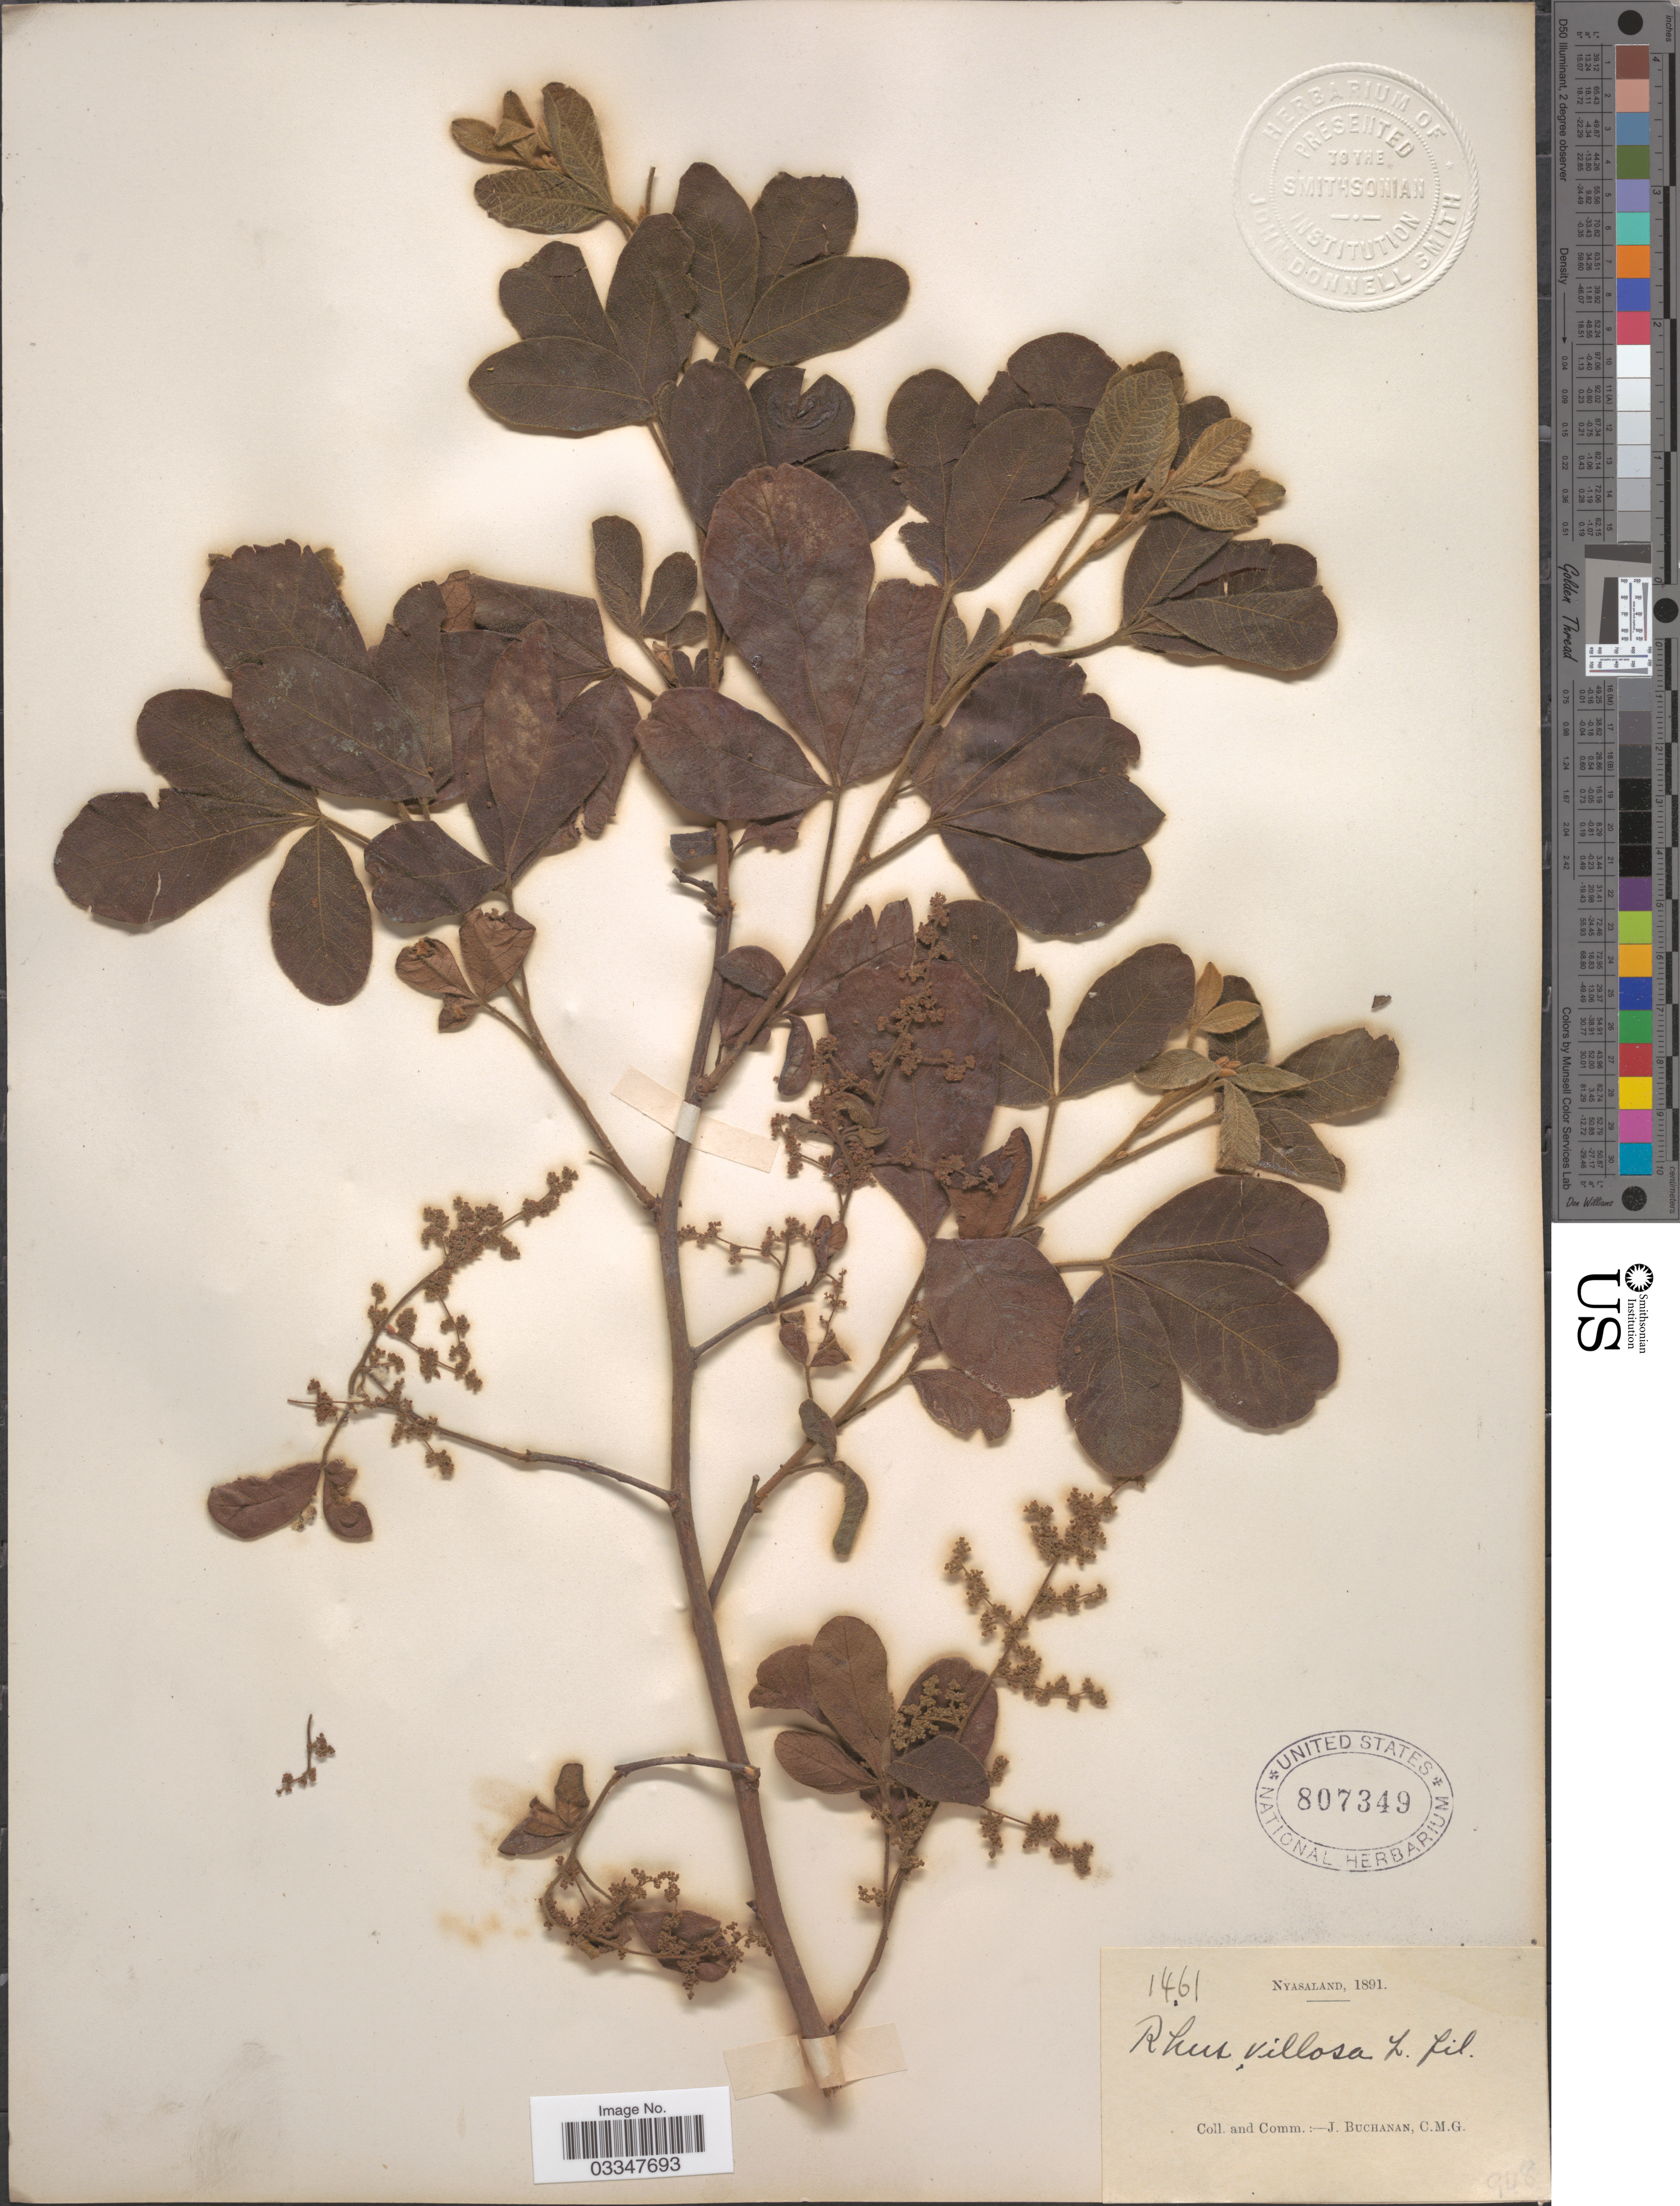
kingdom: Plantae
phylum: Tracheophyta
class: Magnoliopsida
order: Sapindales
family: Anacardiaceae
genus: Rhus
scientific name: Rhus villosa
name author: L. f.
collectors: J. Buchanan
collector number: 1461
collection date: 1891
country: Malawi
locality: Nyasaland.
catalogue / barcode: US 807349